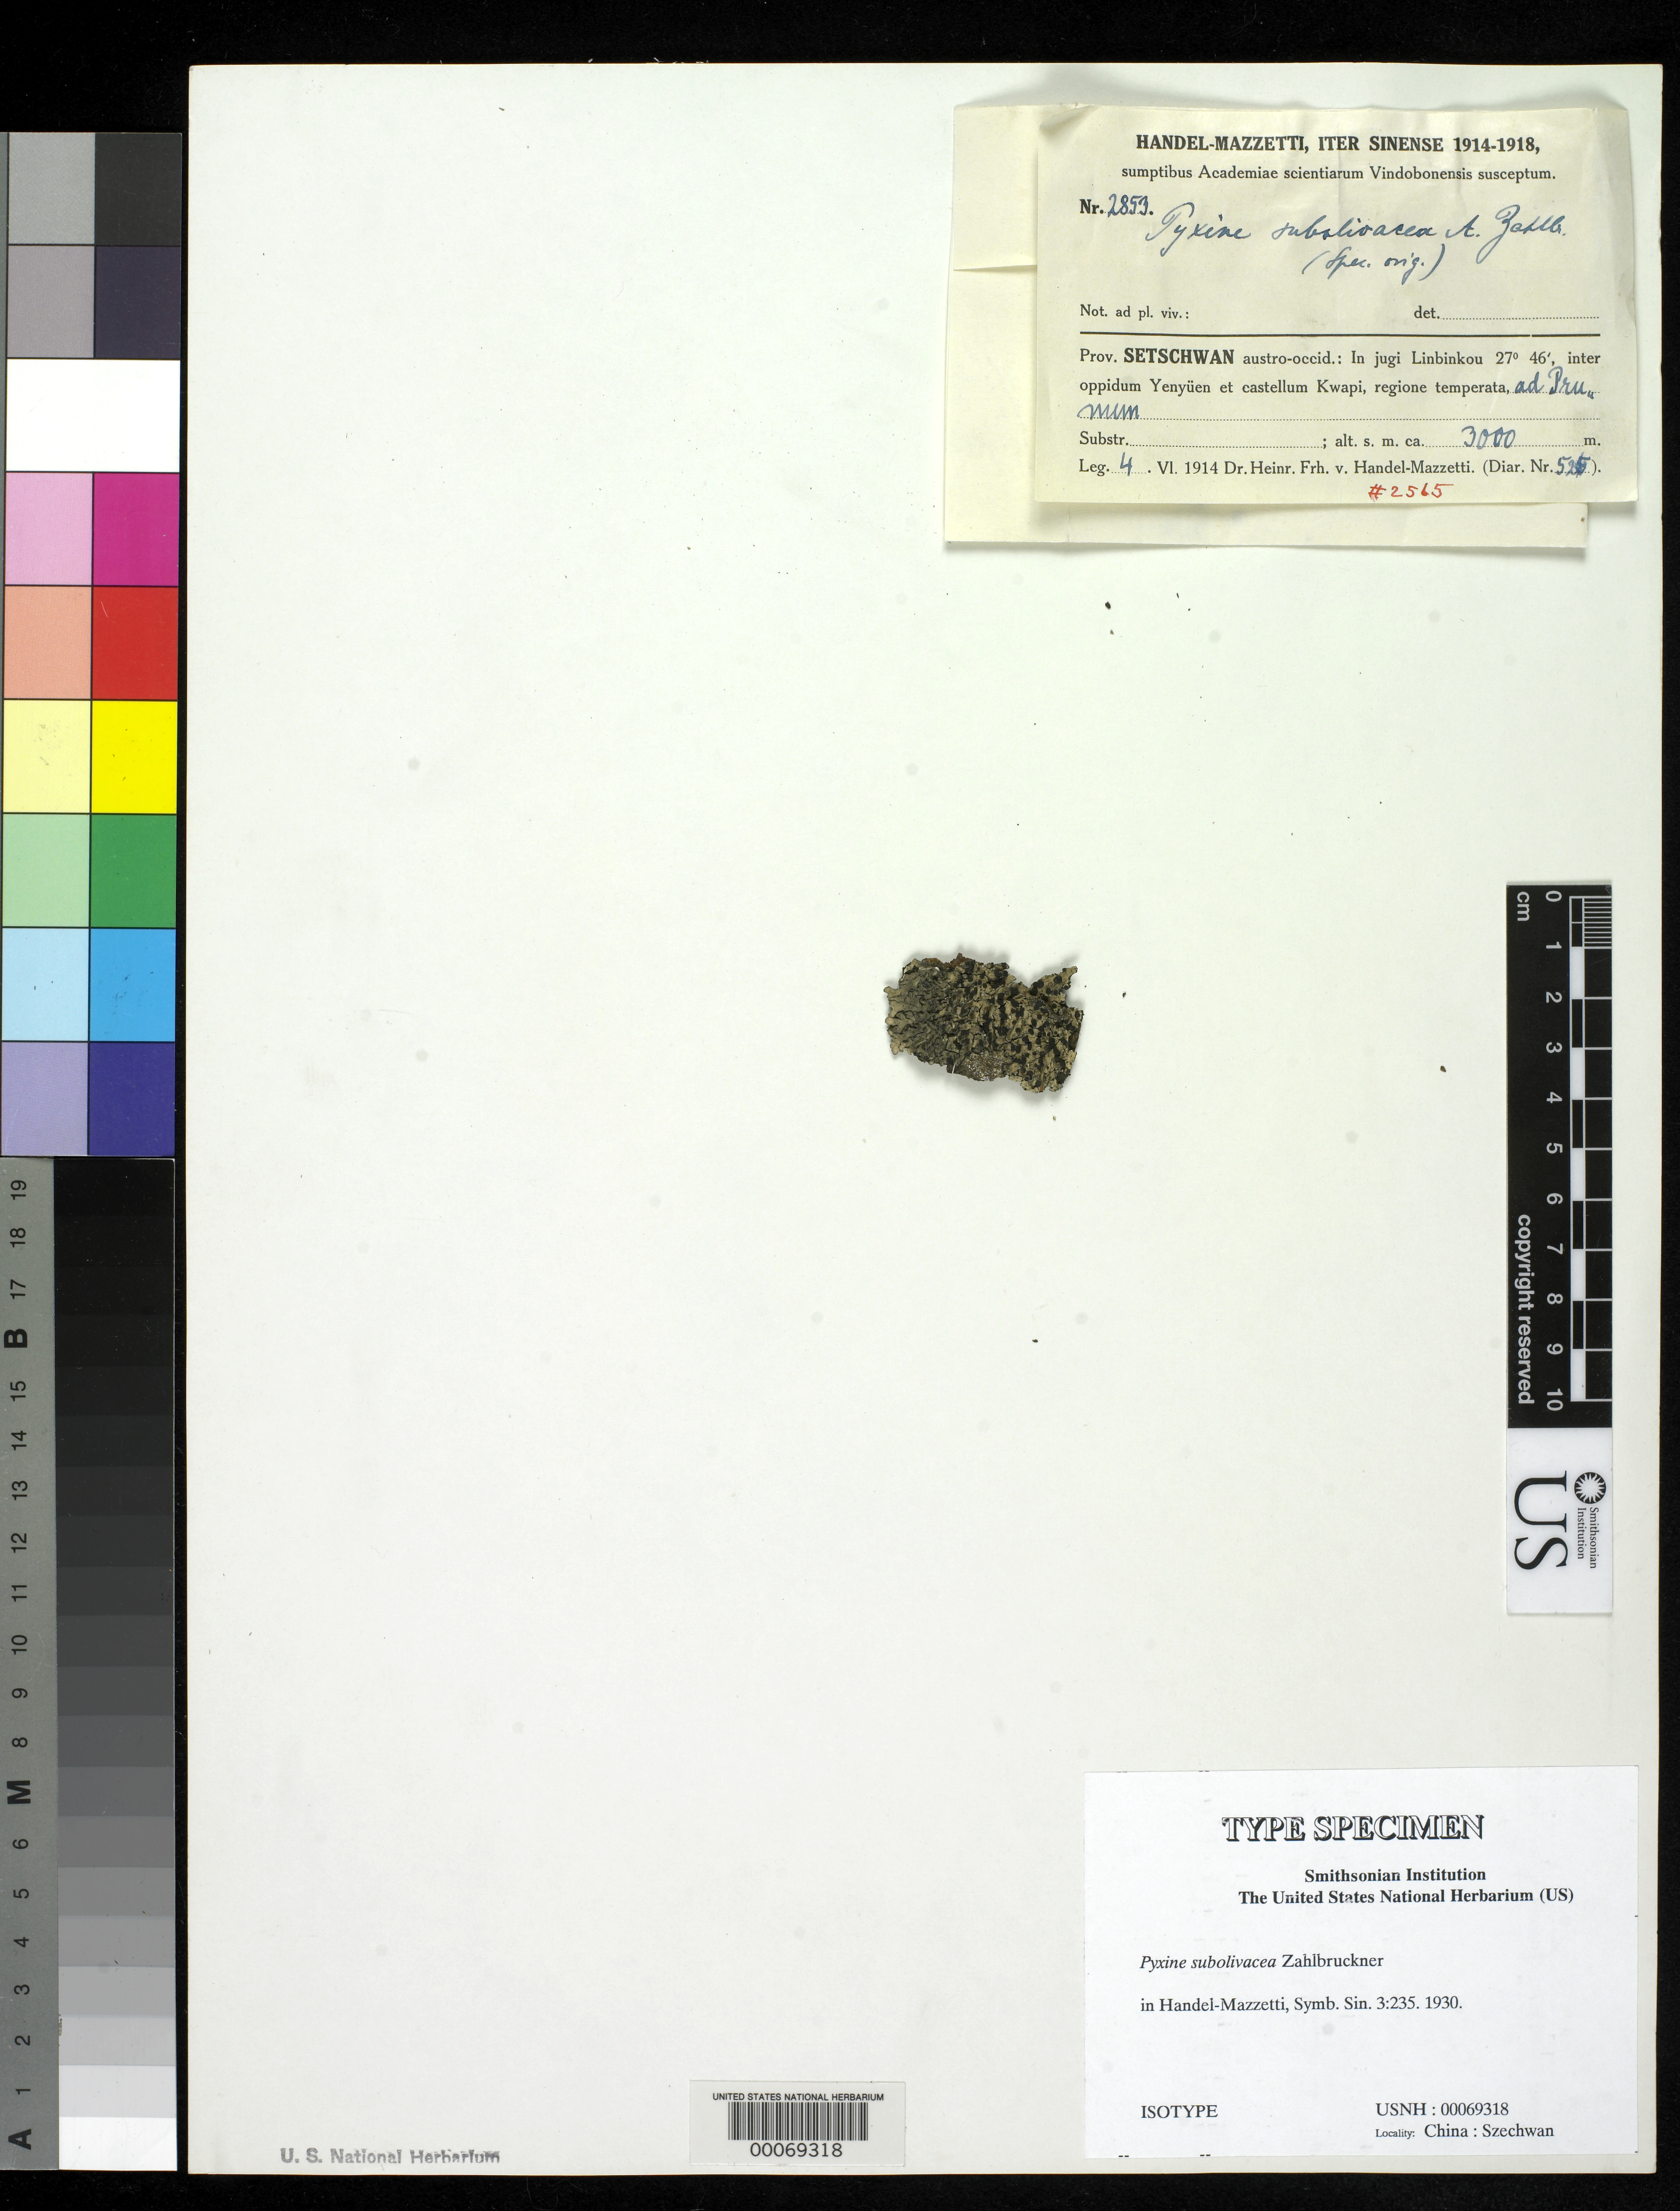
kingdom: Fungi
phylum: Ascomycota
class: Lecanoromycetes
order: Caliciales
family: Caliciaceae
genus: Pyxine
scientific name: Pyxine subolivacea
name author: Zahlbr. in Hand.-Mazz.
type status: Isotype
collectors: H. Handel-Mazzetti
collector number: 2853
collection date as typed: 04 Jun 1914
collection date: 1914-06-04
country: China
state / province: Sichuan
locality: In jugi Linbinkou, inter oppidum Yenyuen et Castellum Kwapi. [On Linbinkou Mountain ridge, between town of Yenyuen & Kwapi Fortress.]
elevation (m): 3000